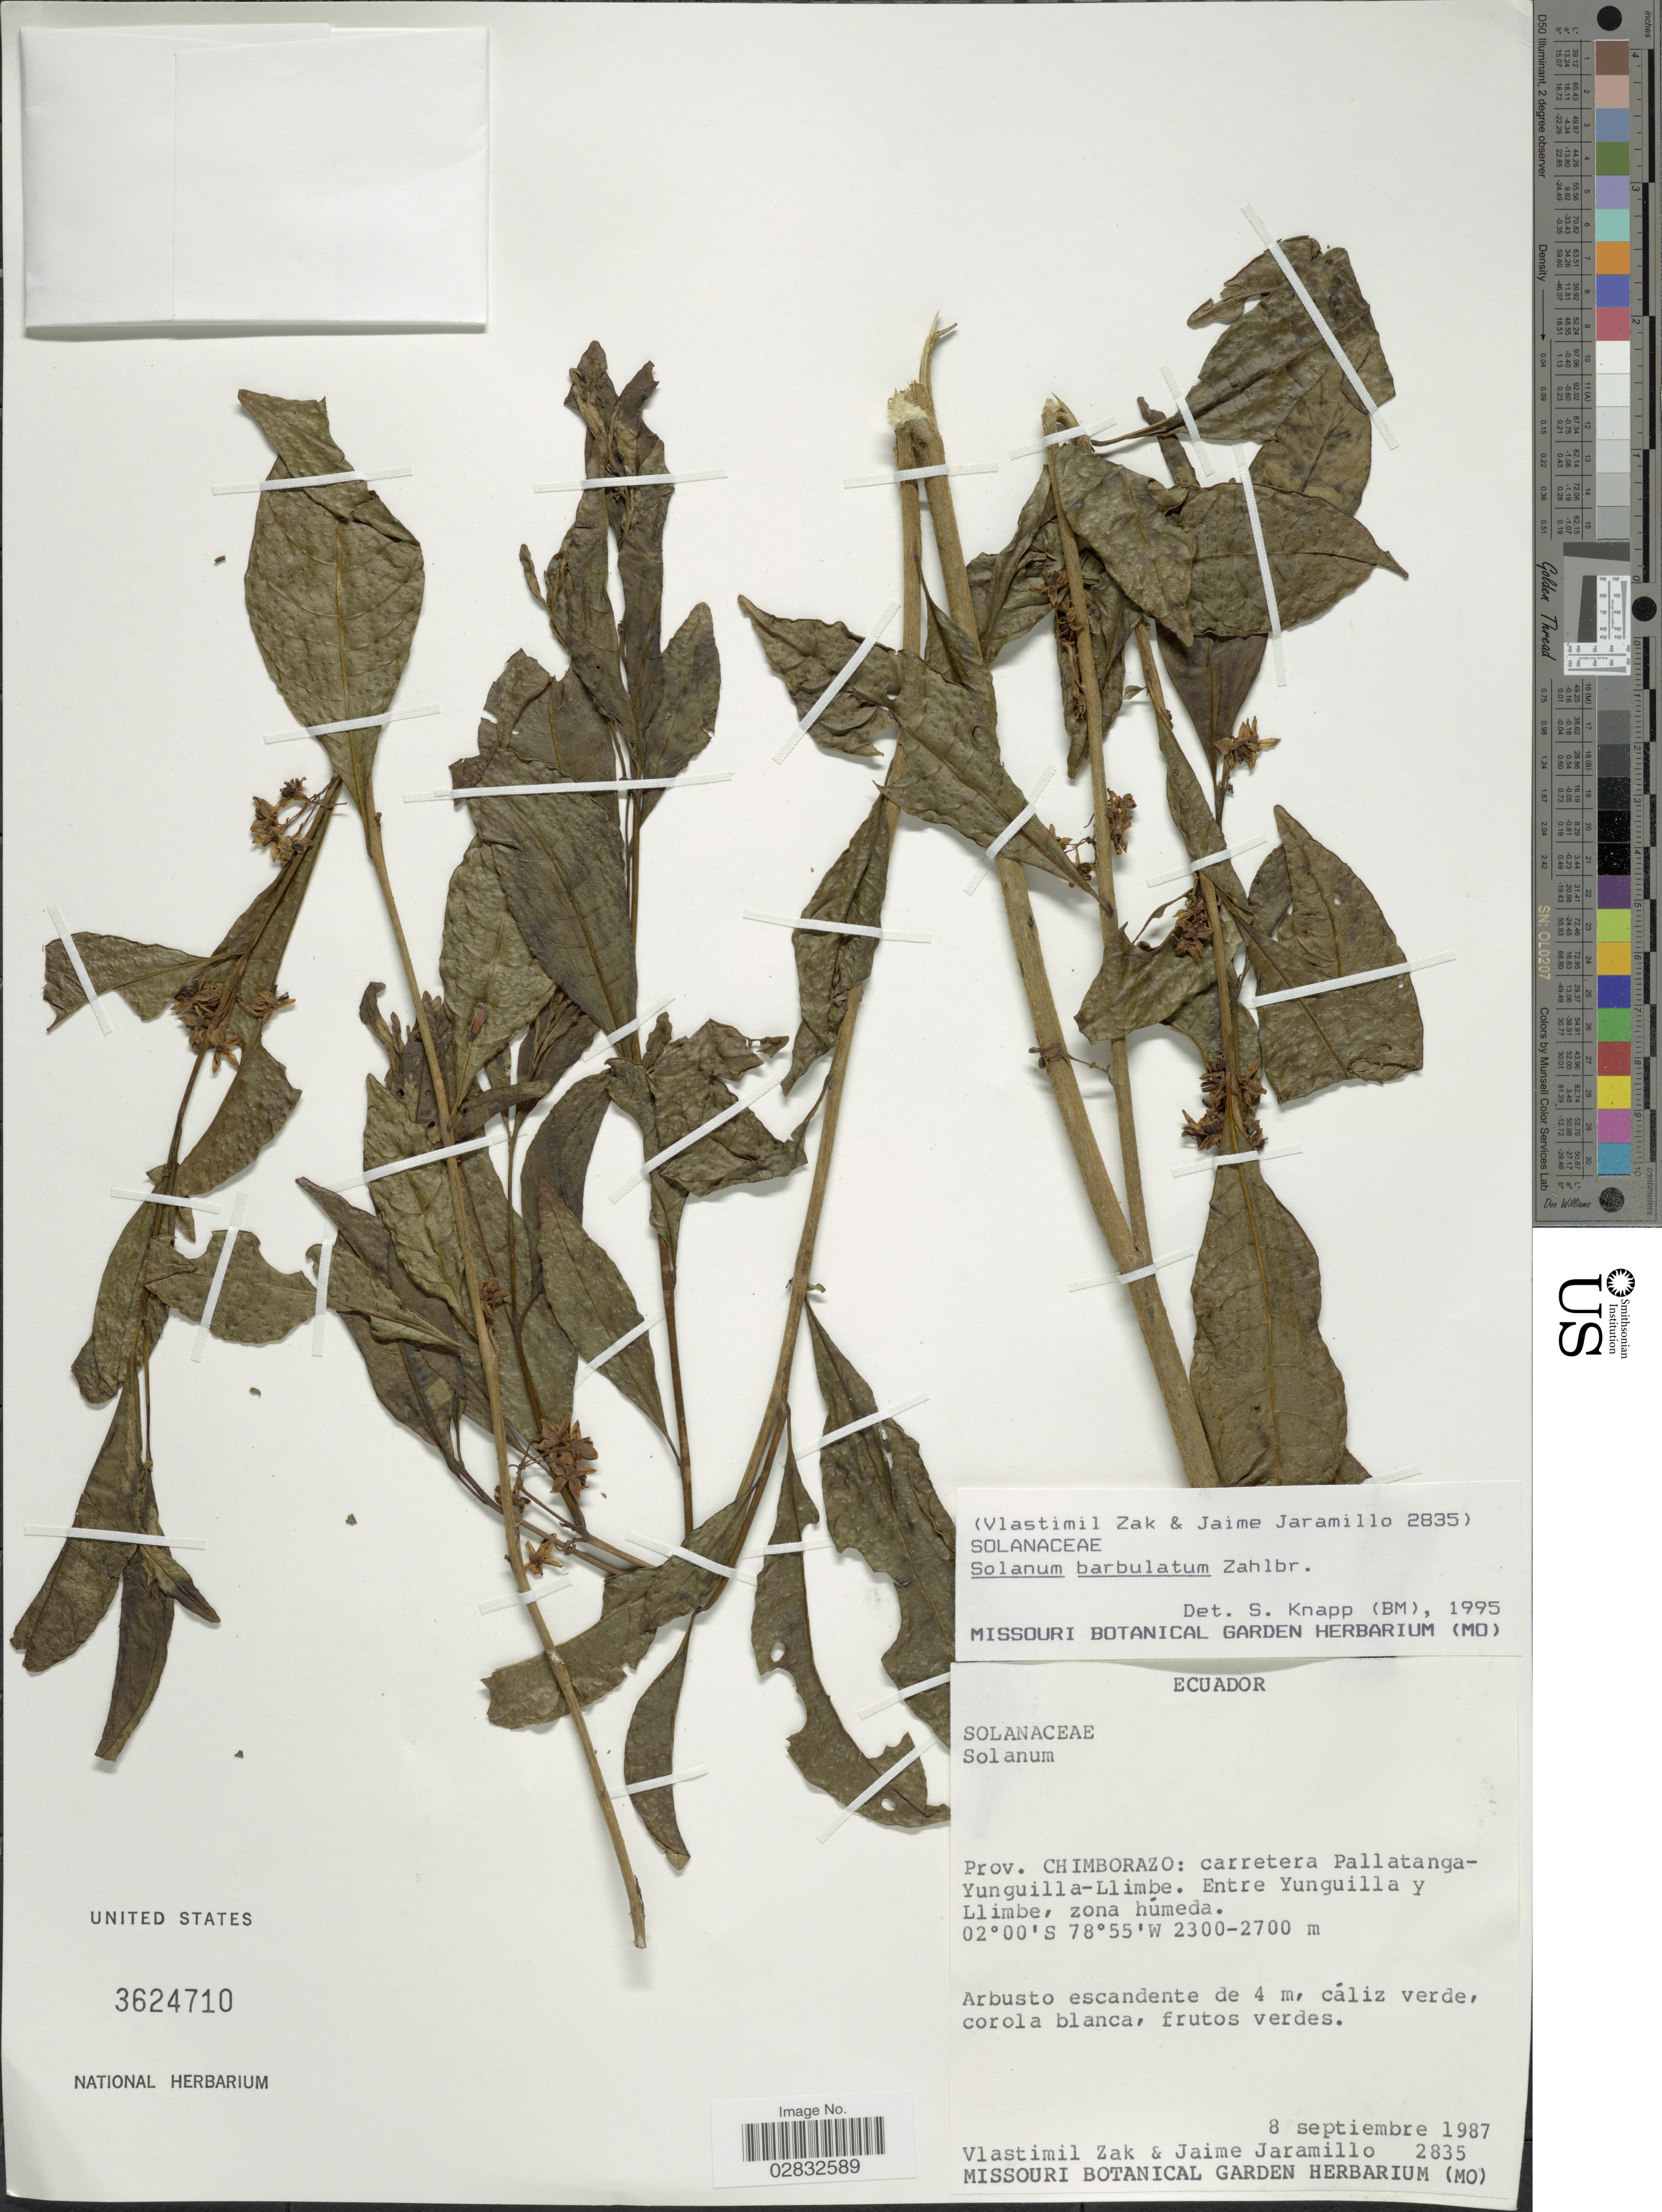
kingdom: Plantae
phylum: Tracheophyta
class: Magnoliopsida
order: Solanales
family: Solanaceae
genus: Solanum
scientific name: Solanum barbulatum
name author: Zahlbr.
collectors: V. Zak & J. Jaramillo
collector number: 2835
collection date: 1987-09-08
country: Ecuador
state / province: Chimborazo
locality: Carretera Pallatanga-Yunguilla-Llimbe, Entre Yunguilla y Llimbe, zona húmeda.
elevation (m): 2300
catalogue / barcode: US 3624710